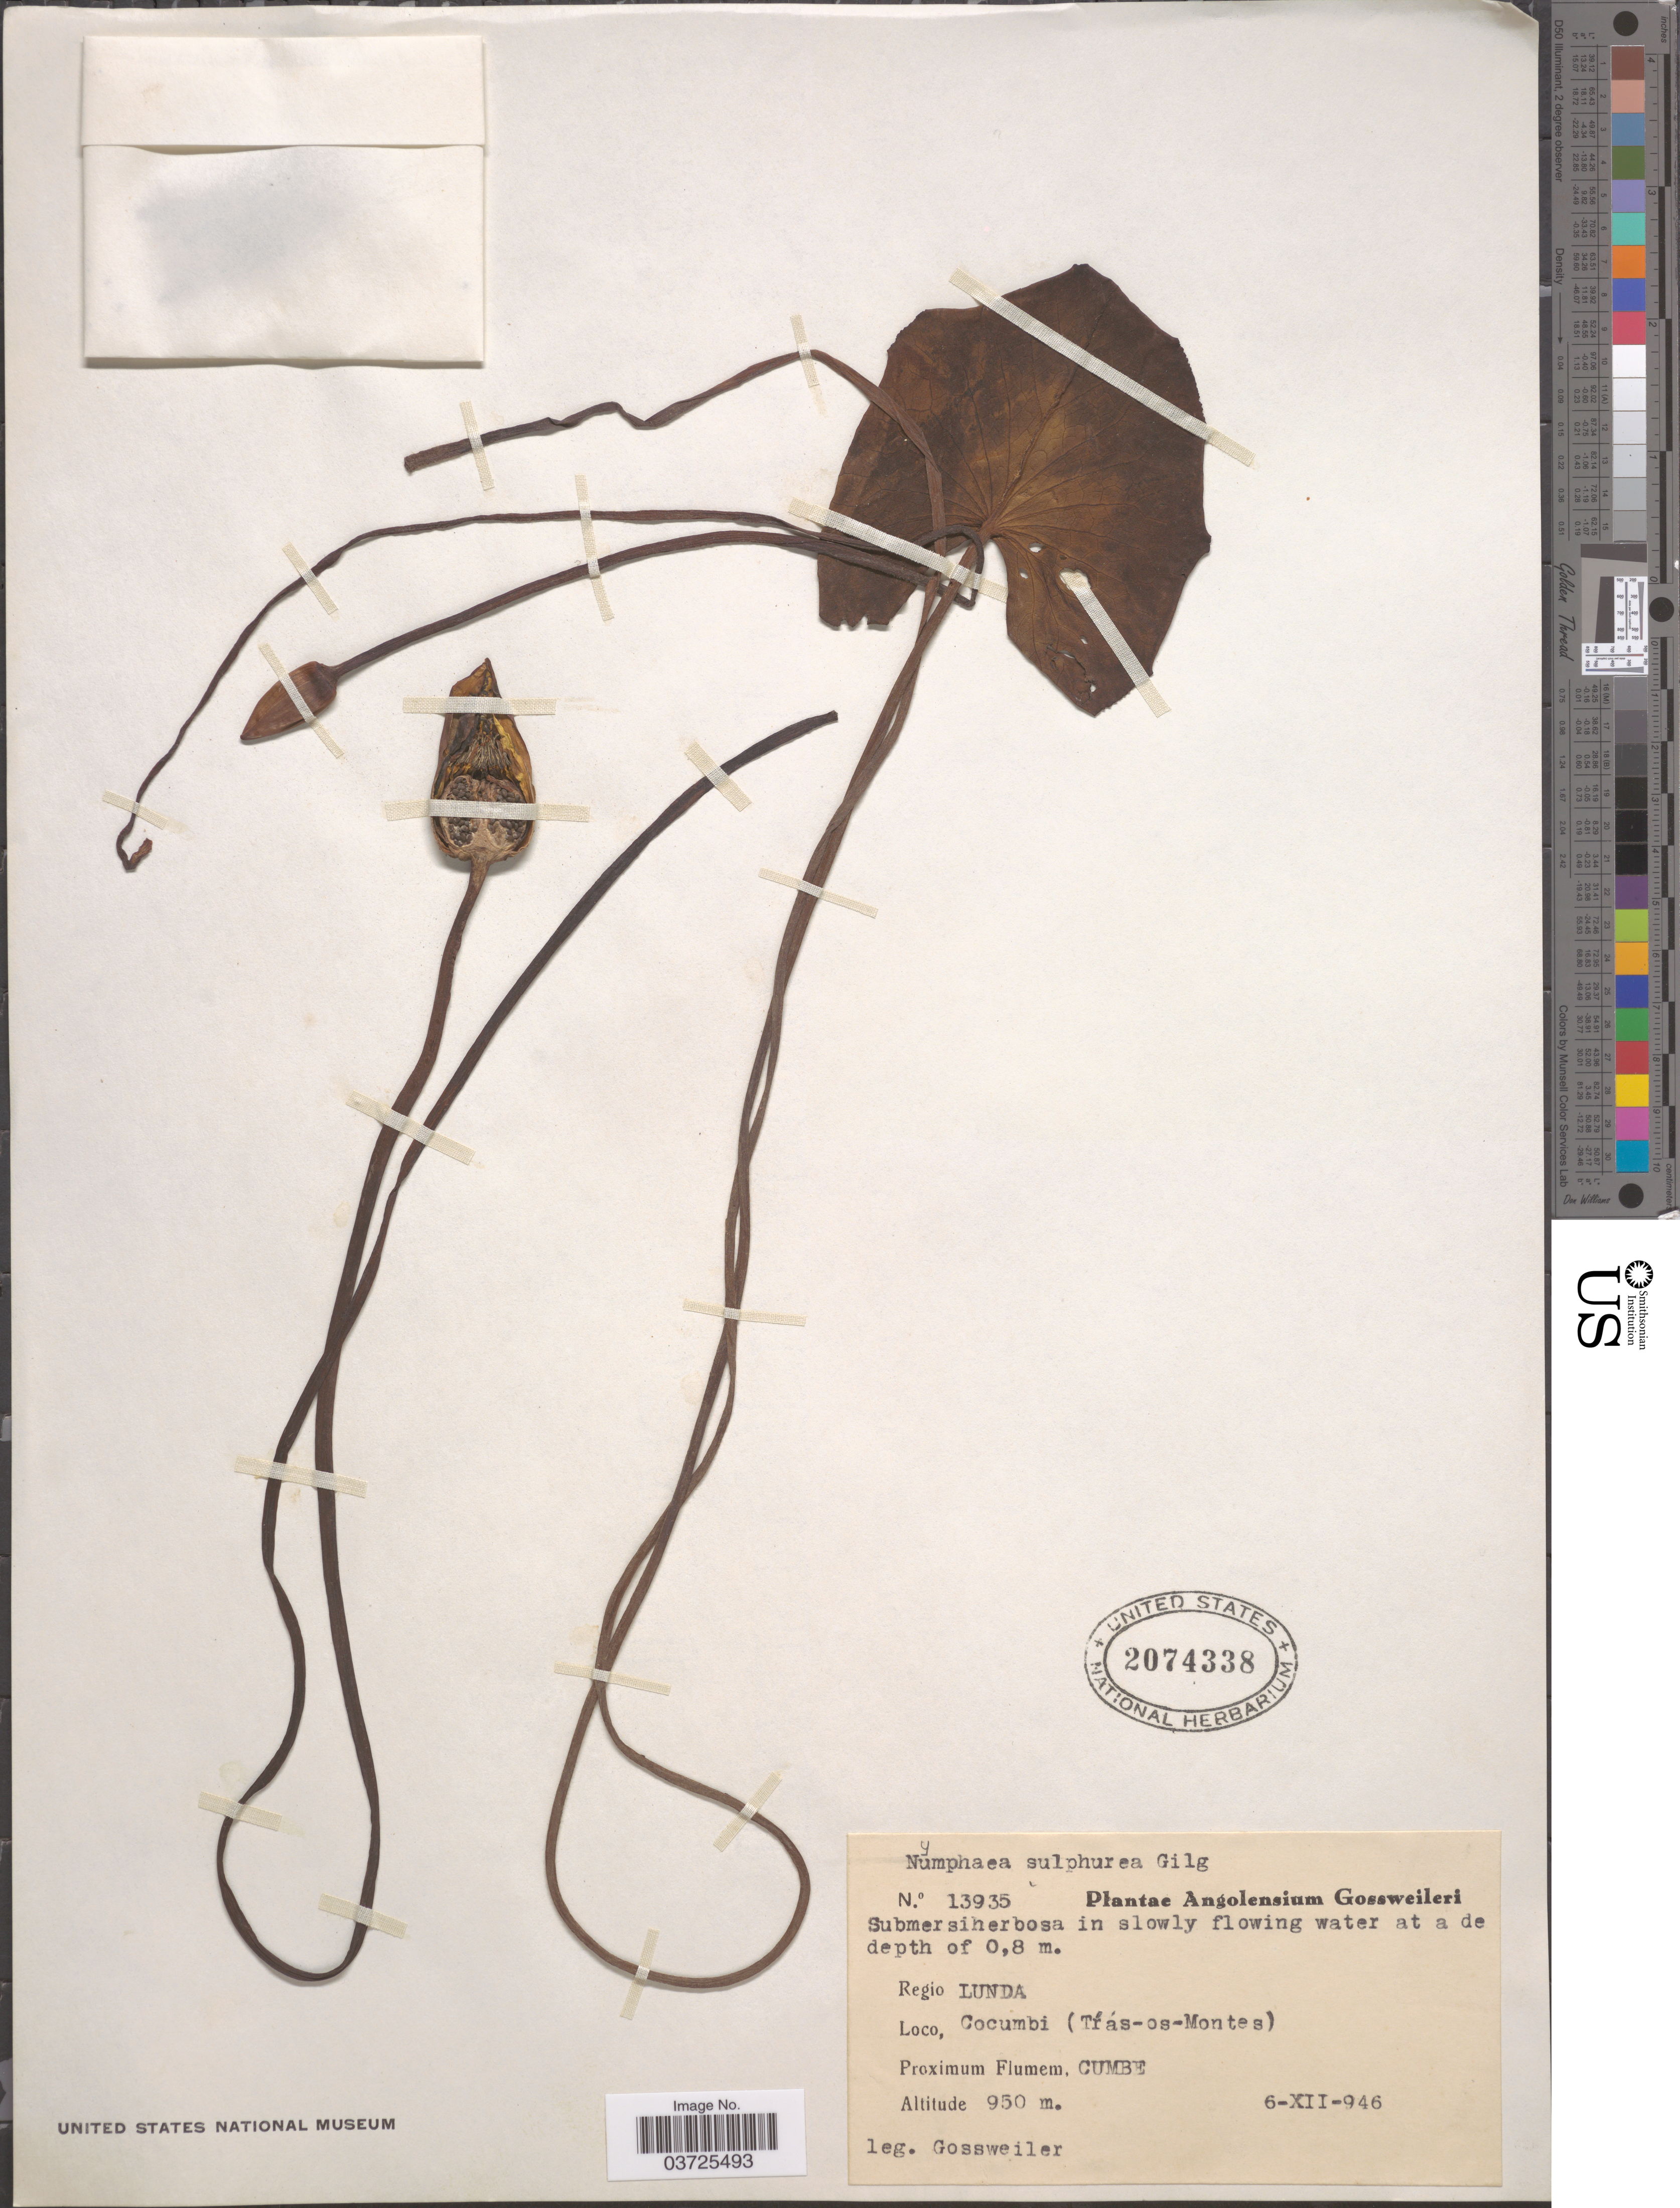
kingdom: Plantae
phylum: Tracheophyta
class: Magnoliopsida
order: Nymphaeales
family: Nymphaeaceae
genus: Nymphaea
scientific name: Nymphaea sulphurea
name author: Gilg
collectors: -. Gossweiler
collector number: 13935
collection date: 1946-12-06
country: Angola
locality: Regio Lunda, Cocumbi (Trás-os-Montes). Proximum Flumem, Cumbe.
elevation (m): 950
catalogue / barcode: US 2074338